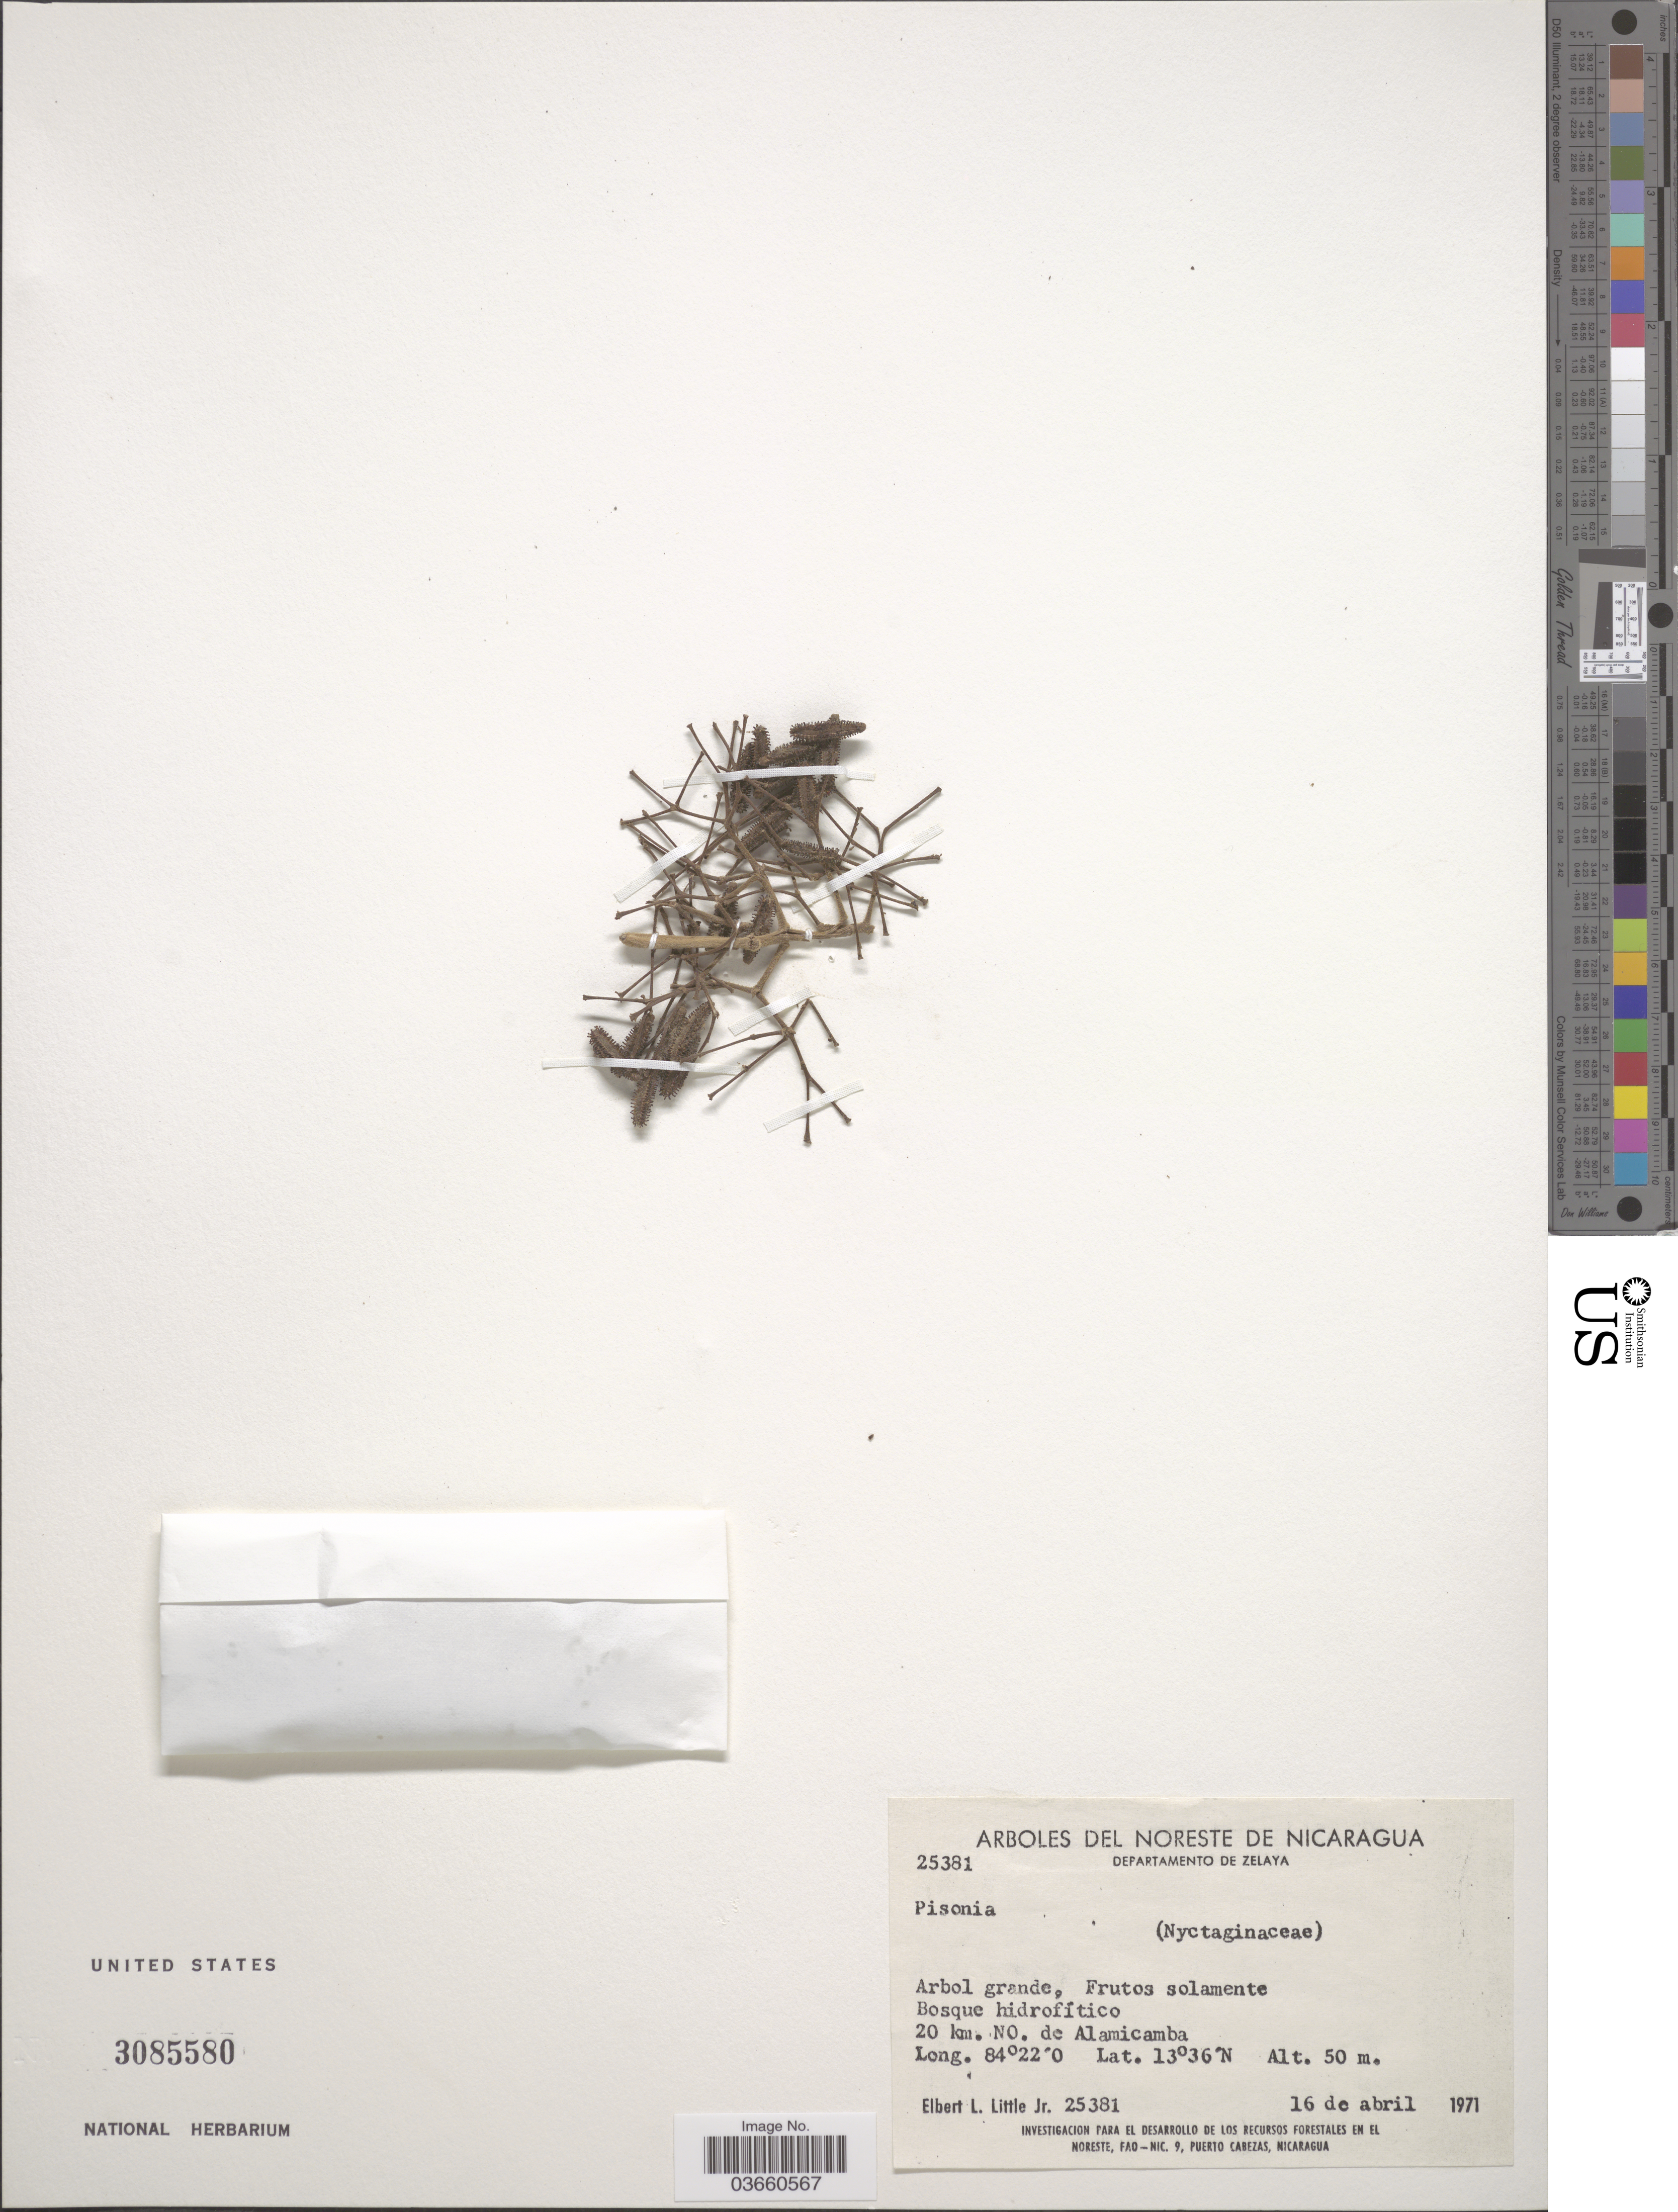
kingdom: Plantae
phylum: Tracheophyta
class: Magnoliopsida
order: Caryophyllales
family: Nyctaginaceae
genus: Pisonia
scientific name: Pisonia sp.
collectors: E. L. Little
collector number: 25381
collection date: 1971-04-16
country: Nicaragua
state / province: Atlántico Norte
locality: Noreste de Nicaragua. Departamento de Zelaya. 20 km. NO. de Alamicamba.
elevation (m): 50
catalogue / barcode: US 3085580